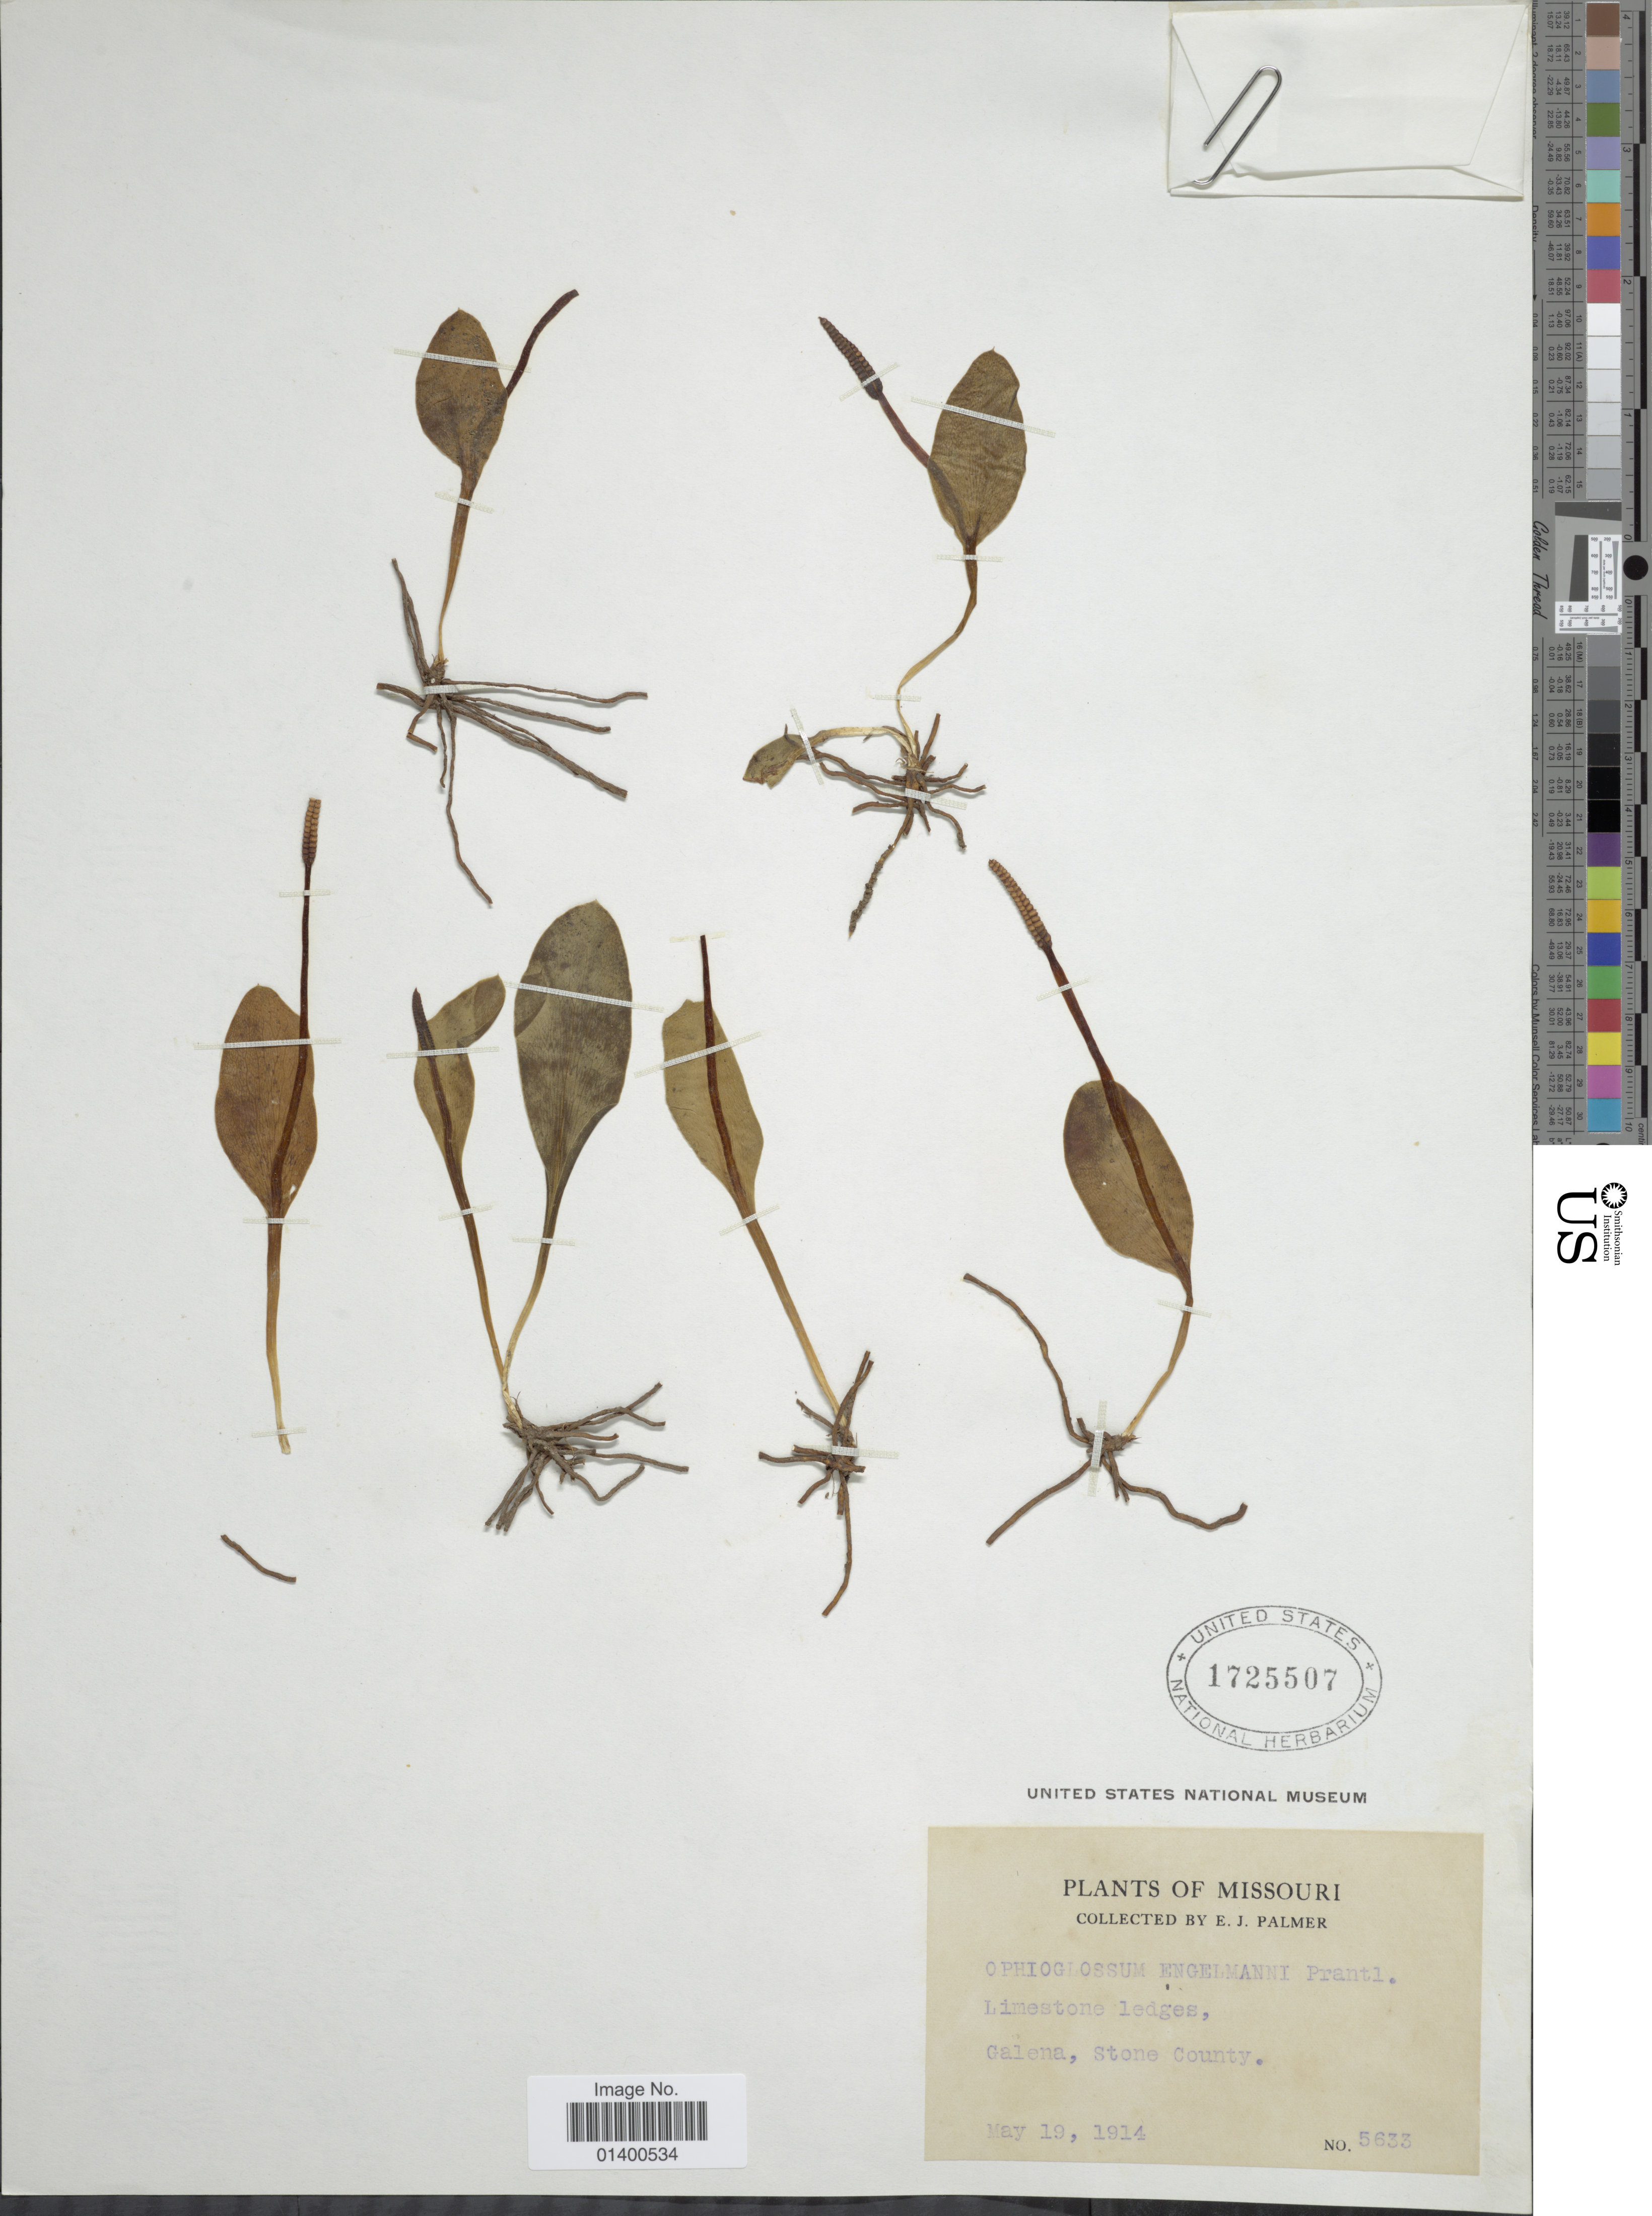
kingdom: Plantae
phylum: Tracheophyta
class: Polypodiopsida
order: Ophioglossales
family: Ophioglossaceae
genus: Ophioglossum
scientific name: Ophioglossum engelmannii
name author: Prantl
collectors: E. J. Palmer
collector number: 5633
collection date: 1914-05-19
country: United States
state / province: Missouri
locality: Galena, Stone County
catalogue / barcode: US 1725507